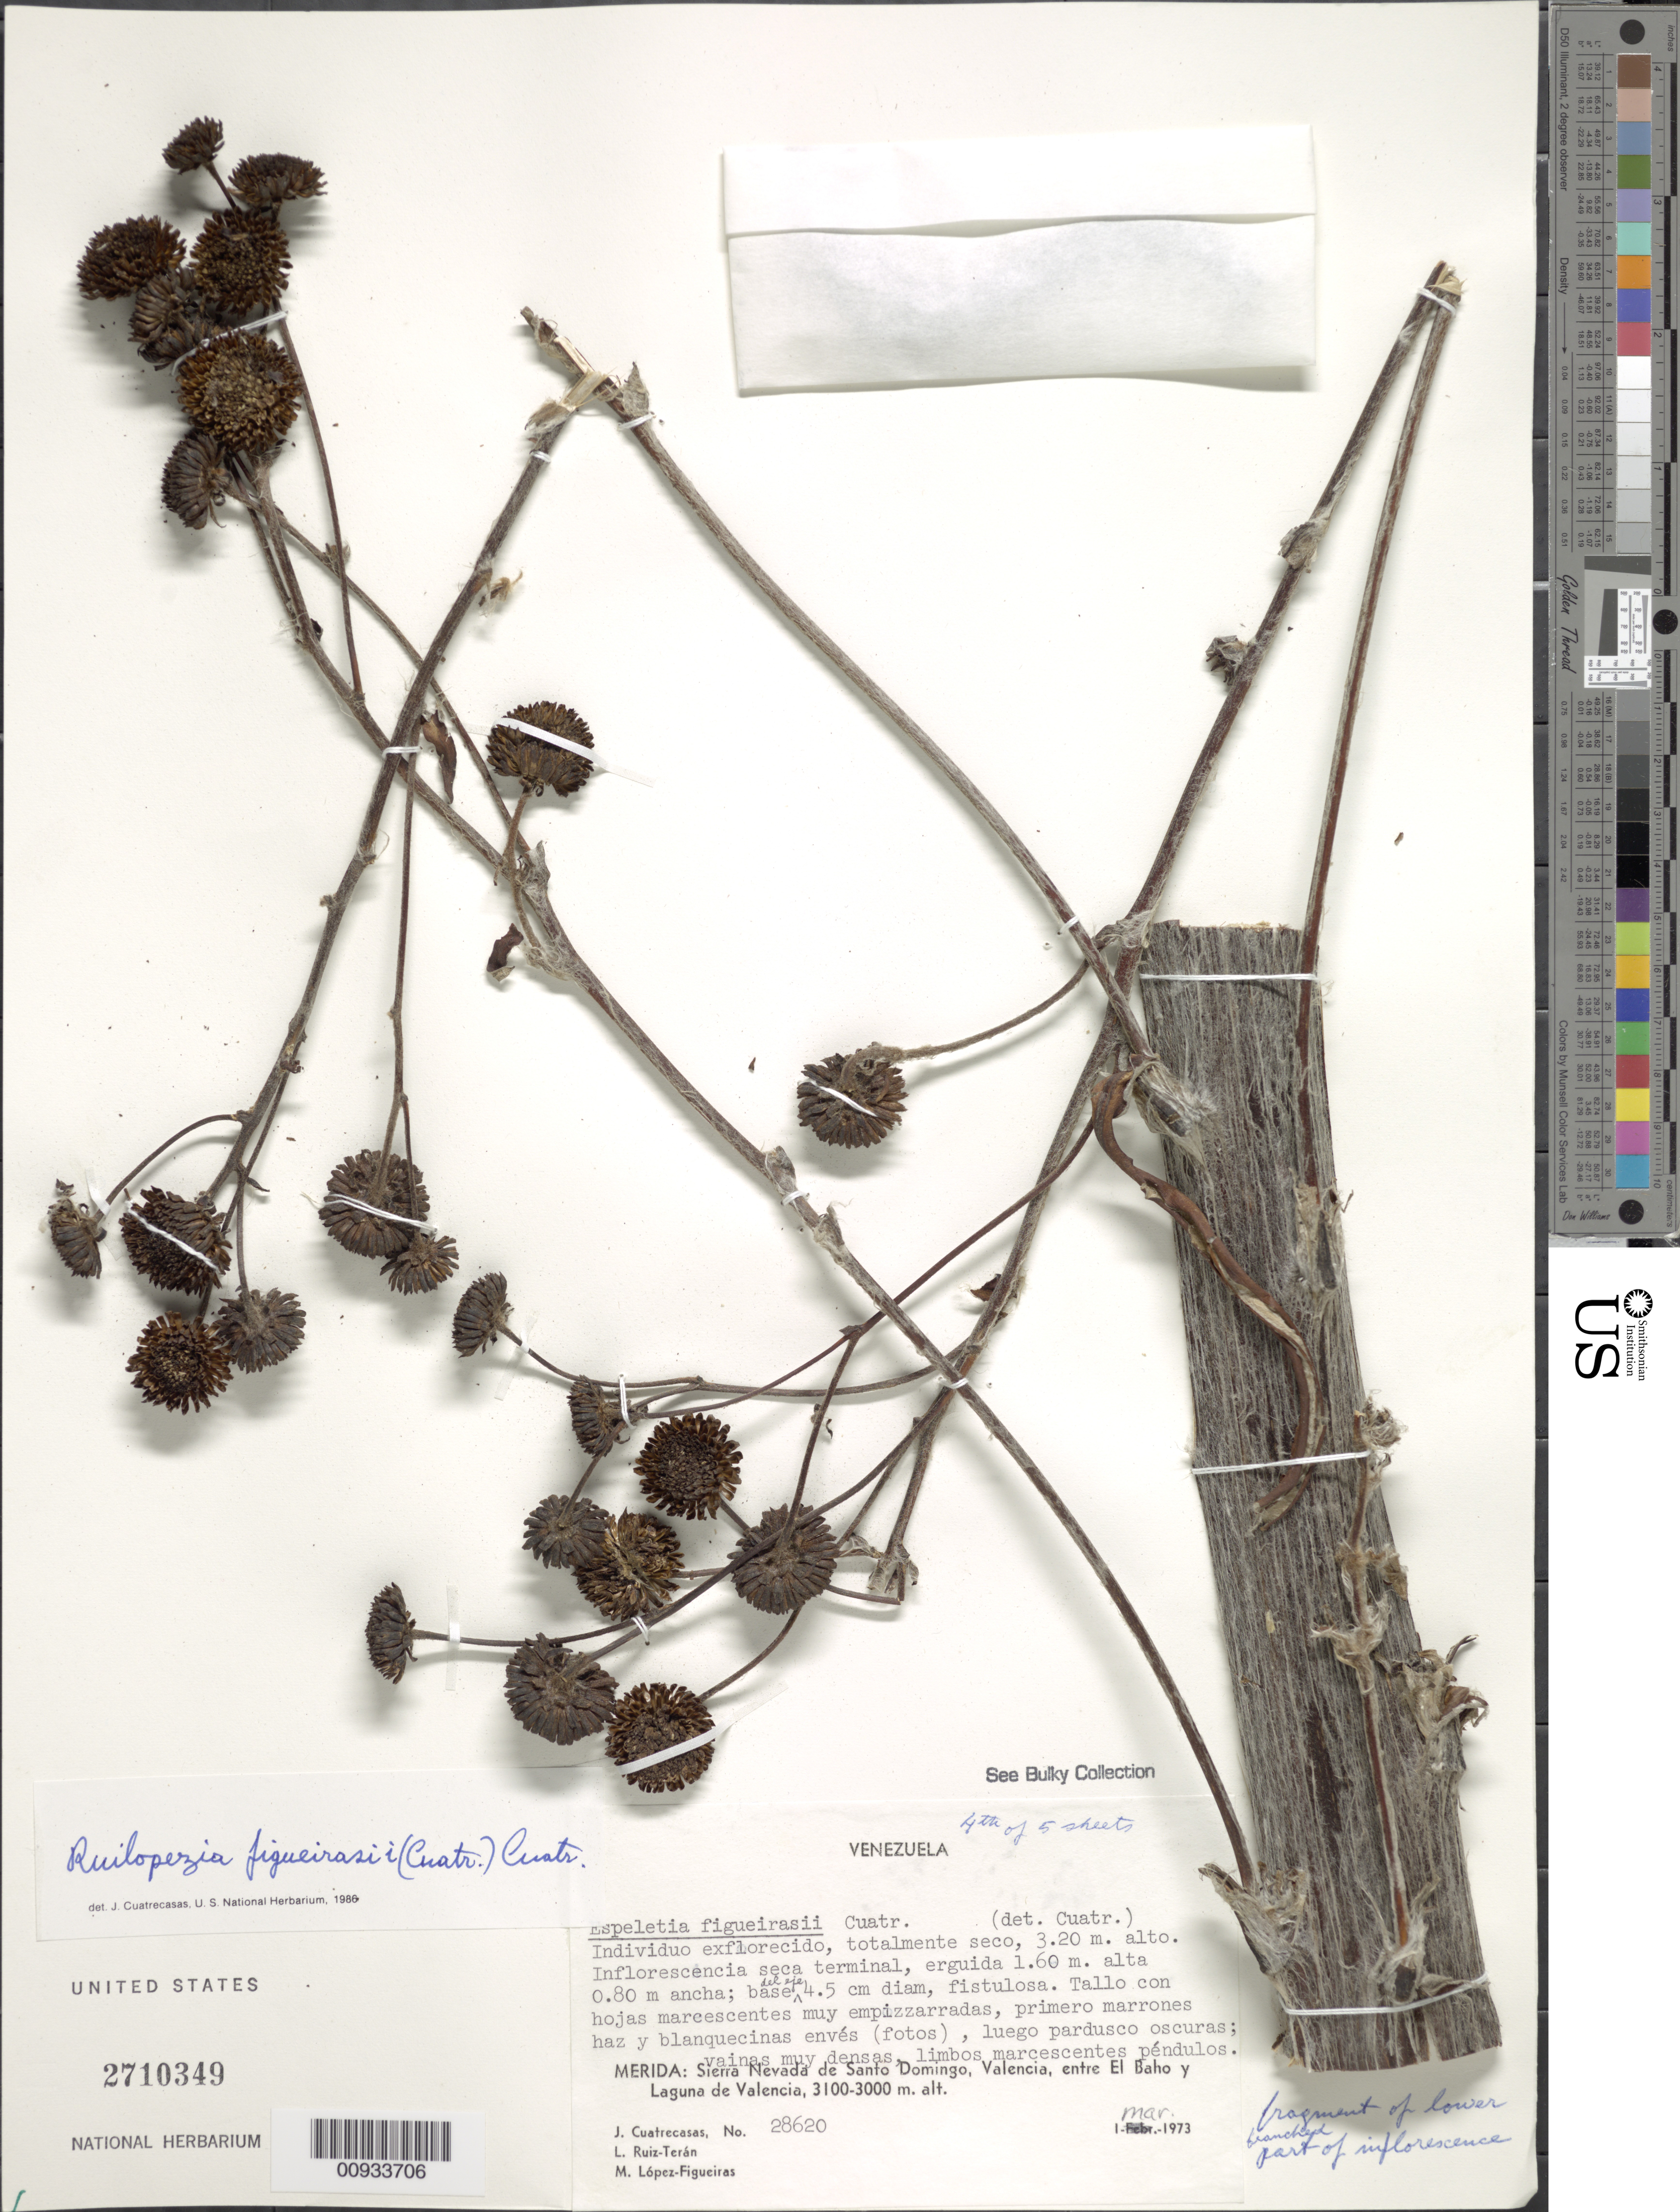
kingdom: Plantae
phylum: Tracheophyta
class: Magnoliopsida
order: Asterales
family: Asteraceae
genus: Ruilopezia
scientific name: Ruilopezia figueirasii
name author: (Cuatrec.) Cuatrec.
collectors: J. Cuatrecasas, L. E. Ruíz-Terán & M. López Figueiras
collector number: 28620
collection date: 1973-03-01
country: Venezuela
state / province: Mérida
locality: Sierra Nevada de Santo Domingo, Valencia, entre El Baho y Laguna de Valencia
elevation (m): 3000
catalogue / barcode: US 2710349